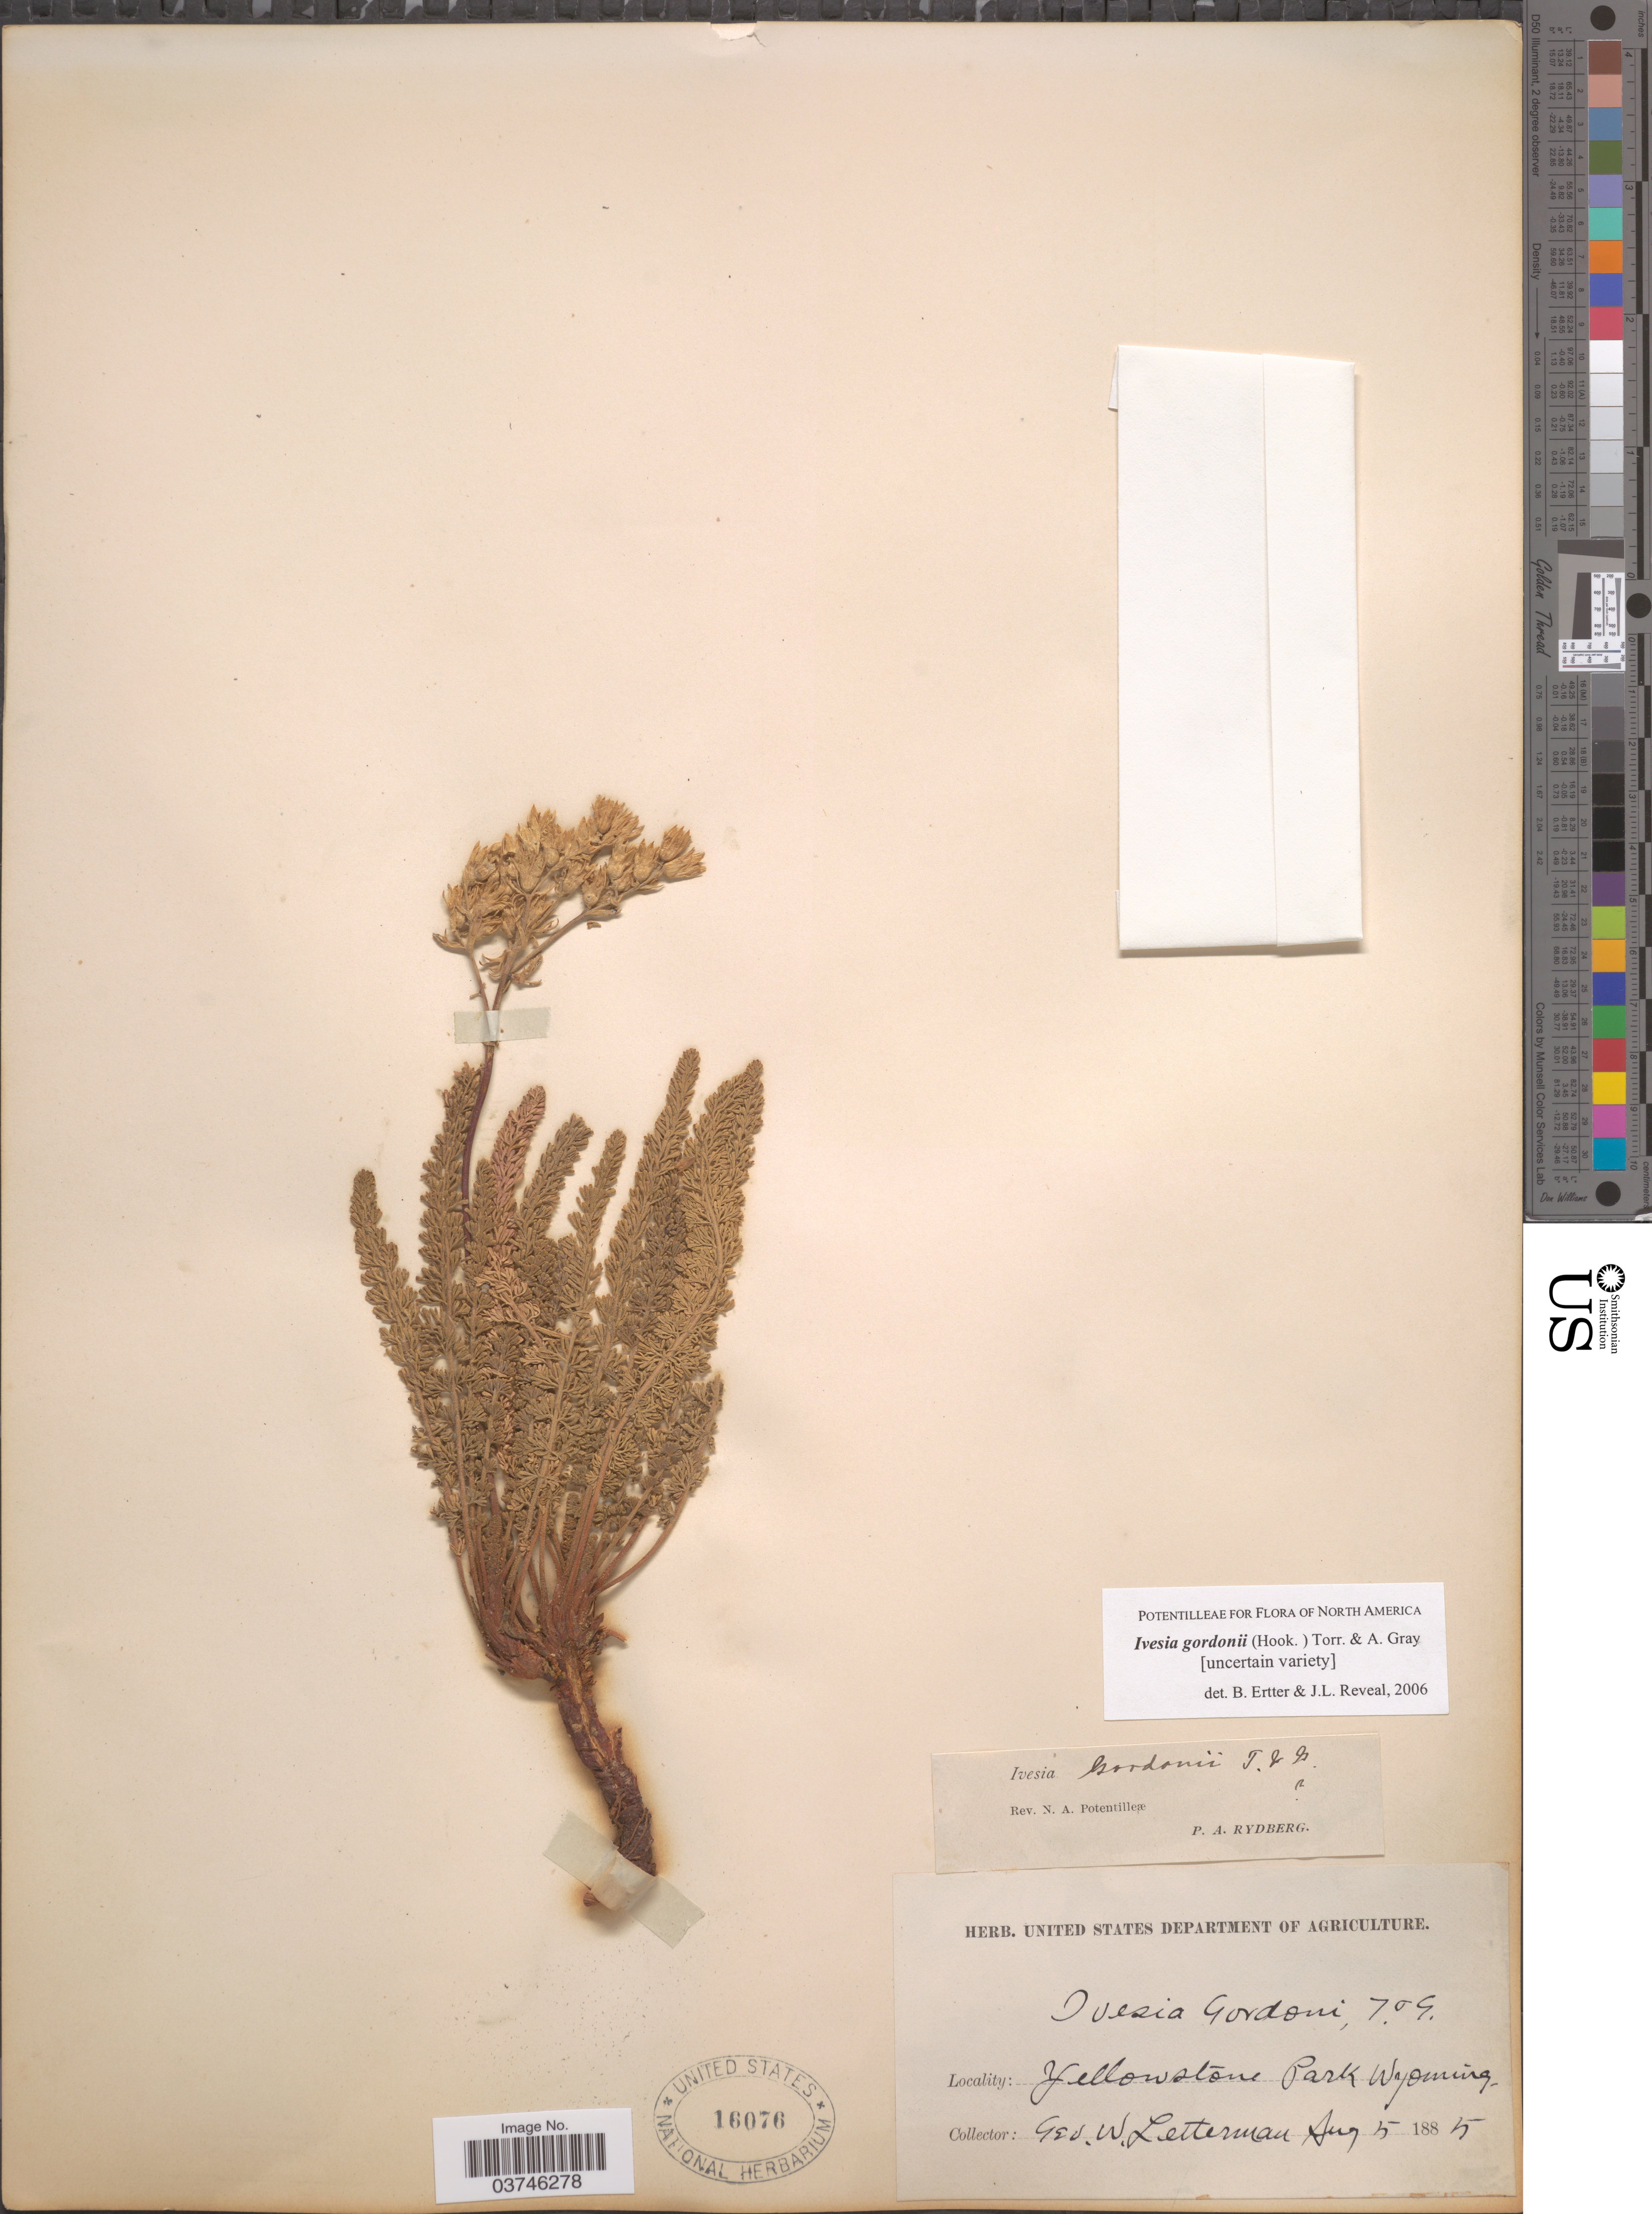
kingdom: Plantae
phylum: Tracheophyta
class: Magnoliopsida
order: Rosales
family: Rosaceae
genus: Potentilla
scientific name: Potentilla gordonii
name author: (Hook.) Greene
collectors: G. W. Letterman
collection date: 1885-08-05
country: United States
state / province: Wyoming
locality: Yellowstone Park.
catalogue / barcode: US 16076